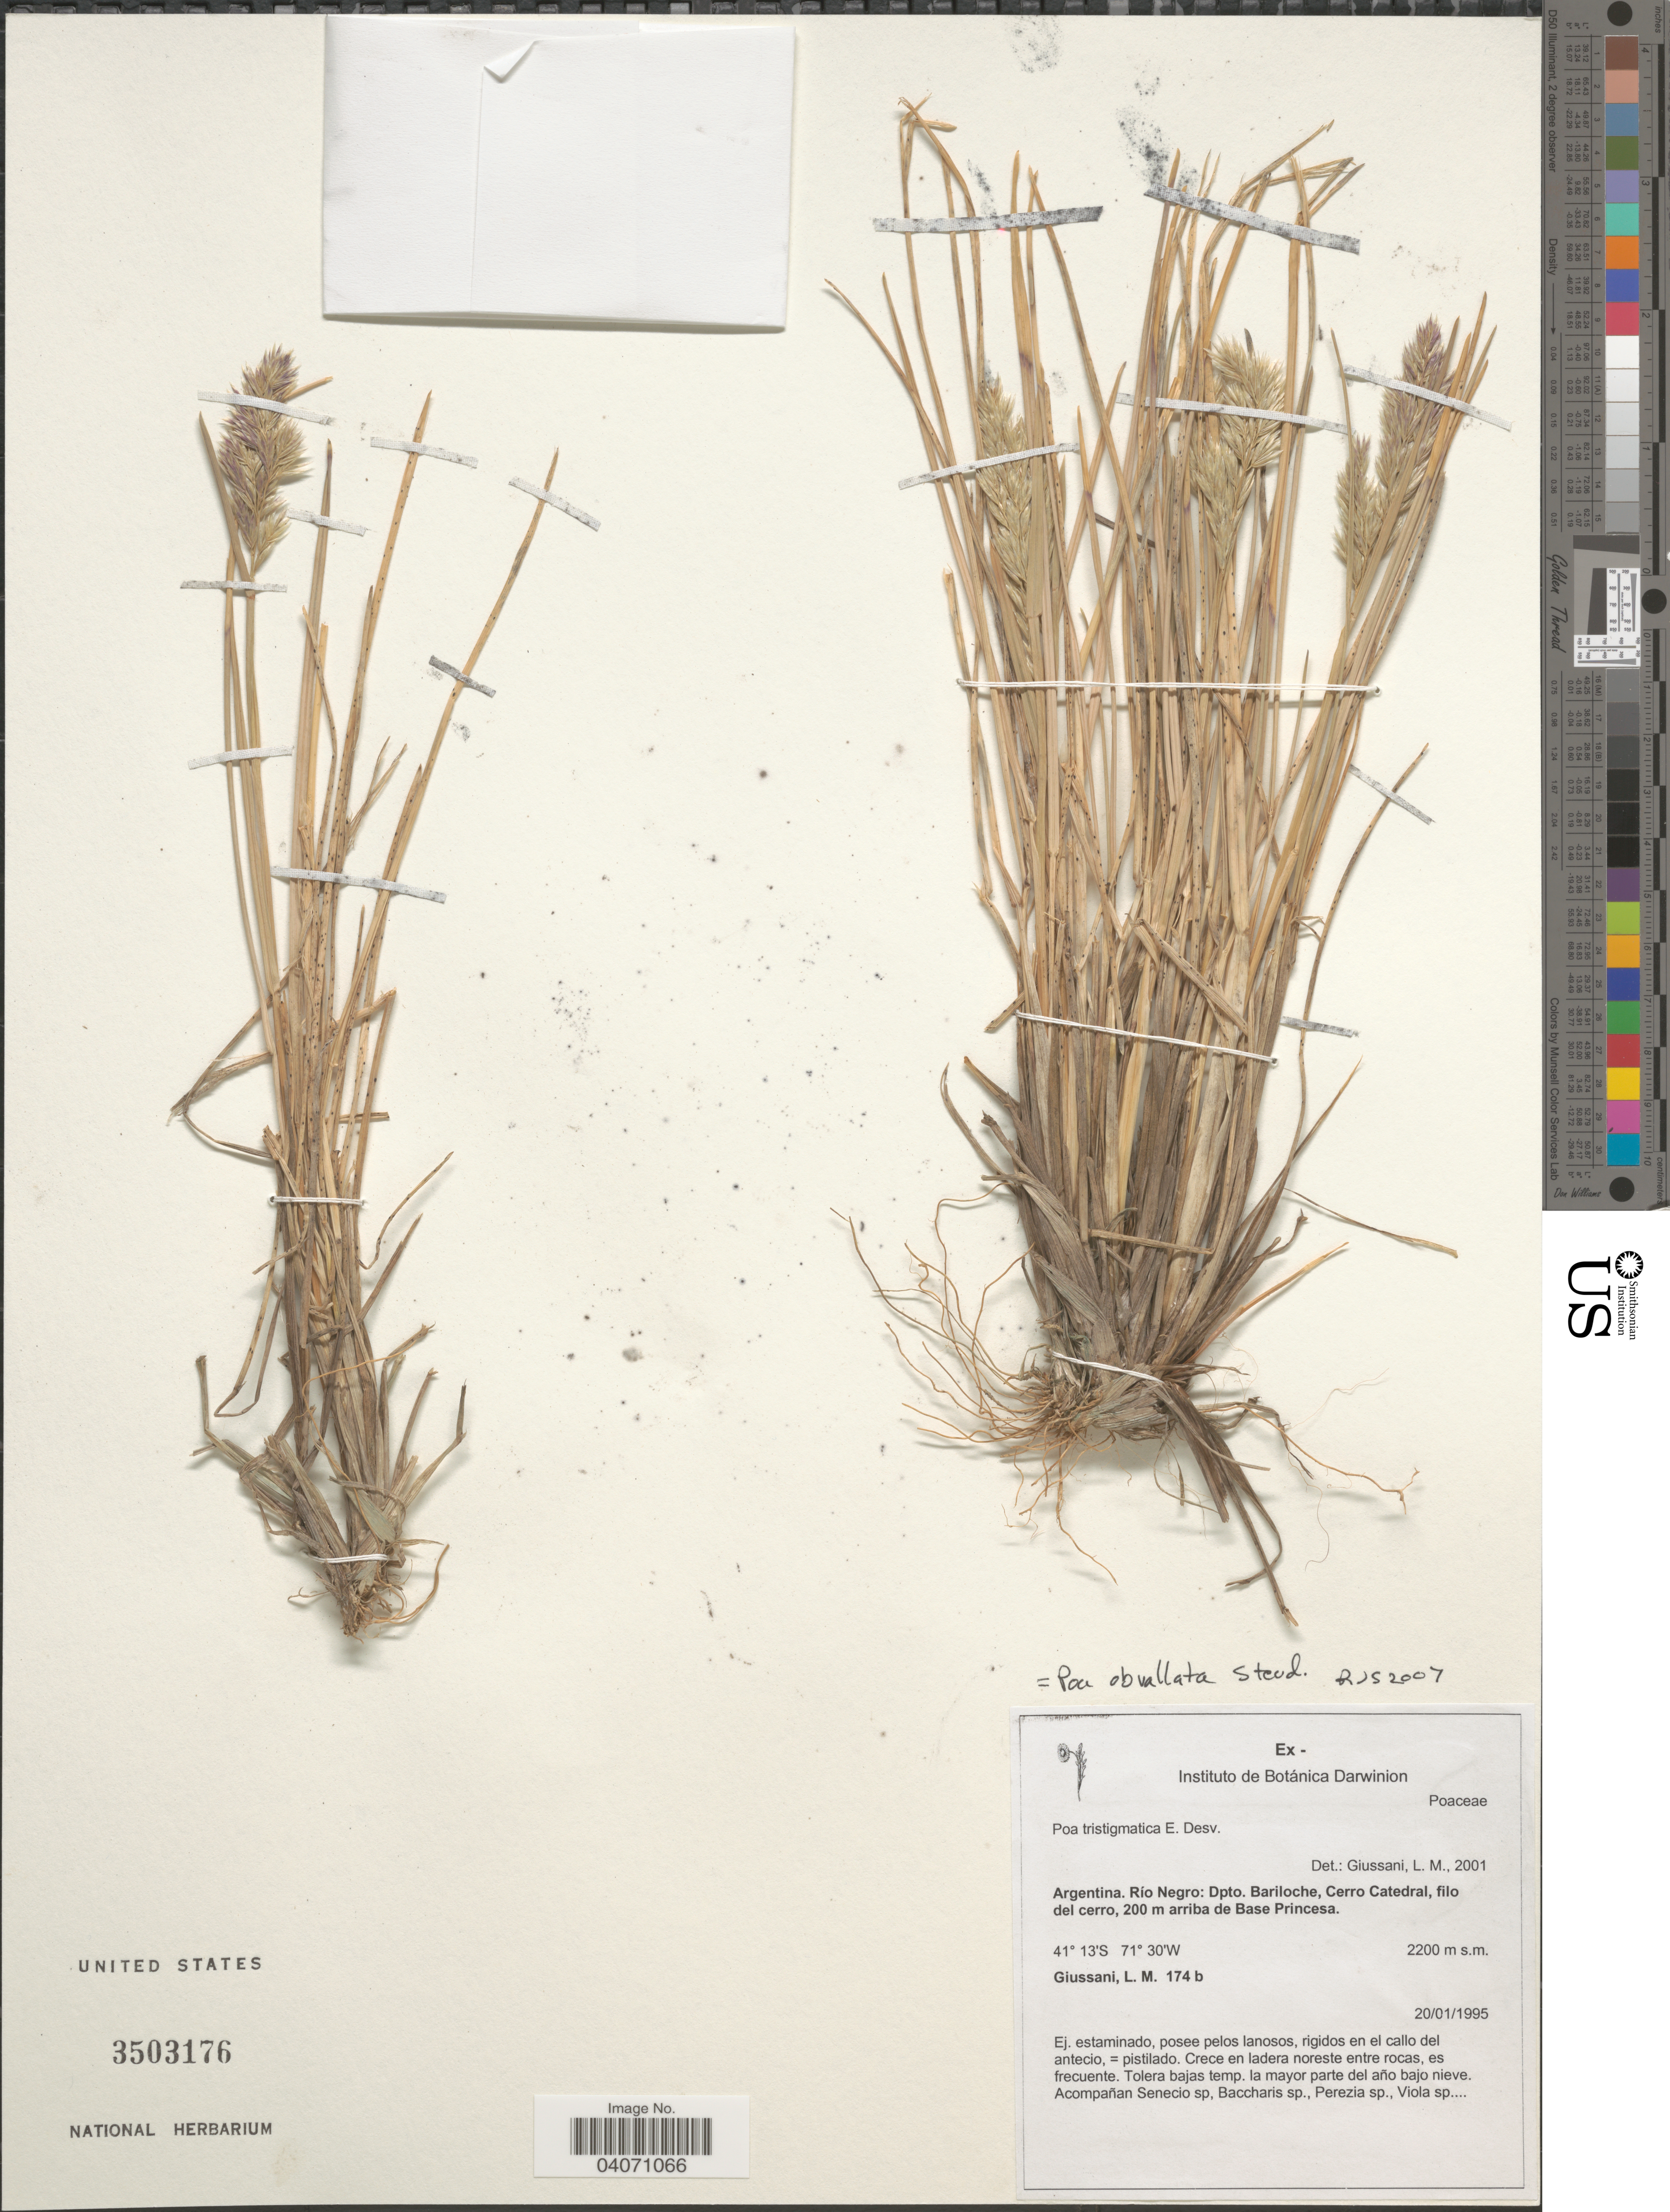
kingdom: Plantae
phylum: Tracheophyta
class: Liliopsida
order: Poales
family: Poaceae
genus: Poa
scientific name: Poa obvallata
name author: Steud.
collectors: L. Giussani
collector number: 174b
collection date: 1995-01-20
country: Argentina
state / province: Rio Negro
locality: Dpto. Bariloche, Cerro Catedral, filo del cerro, 200 m arriba de Base Princesa.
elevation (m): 2200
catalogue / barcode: US 3503176